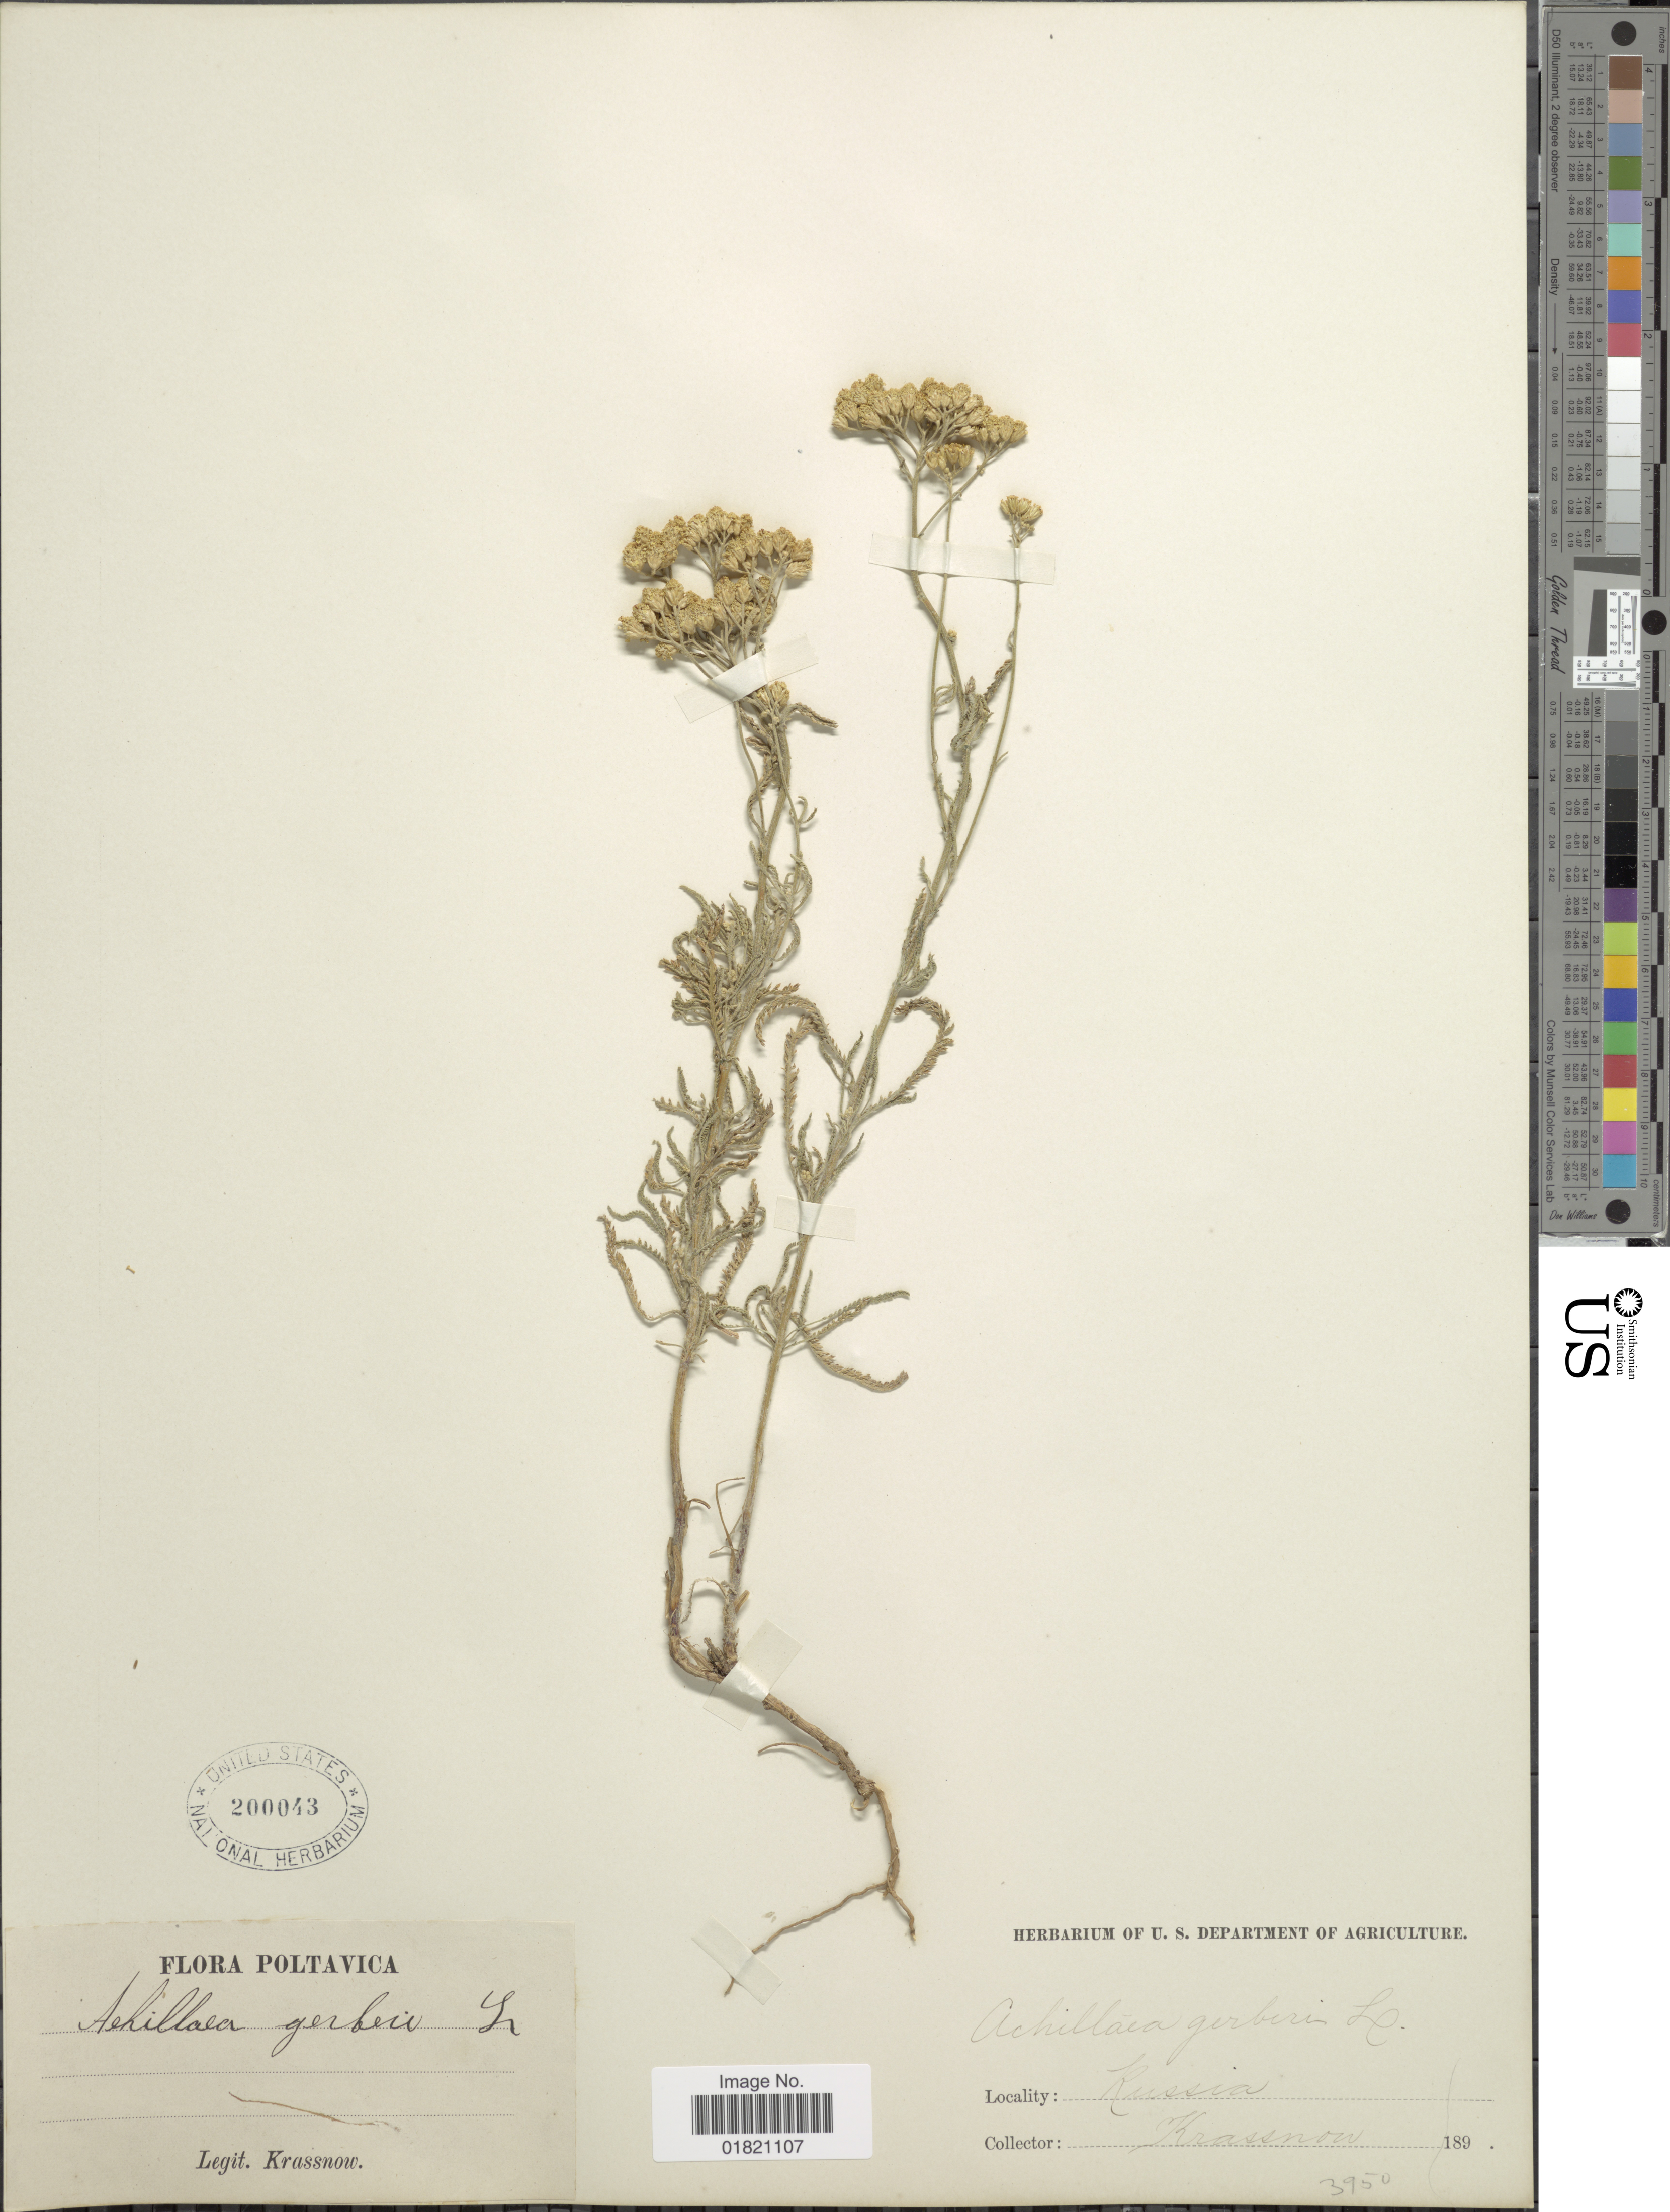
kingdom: Plantae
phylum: Tracheophyta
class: Magnoliopsida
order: Asterales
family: Asteraceae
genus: Achillea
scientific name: Achillea gerberi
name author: M. Bieb.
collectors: -. Krassnow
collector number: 3950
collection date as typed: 189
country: Ukraine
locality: Poltavica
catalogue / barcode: US 200043